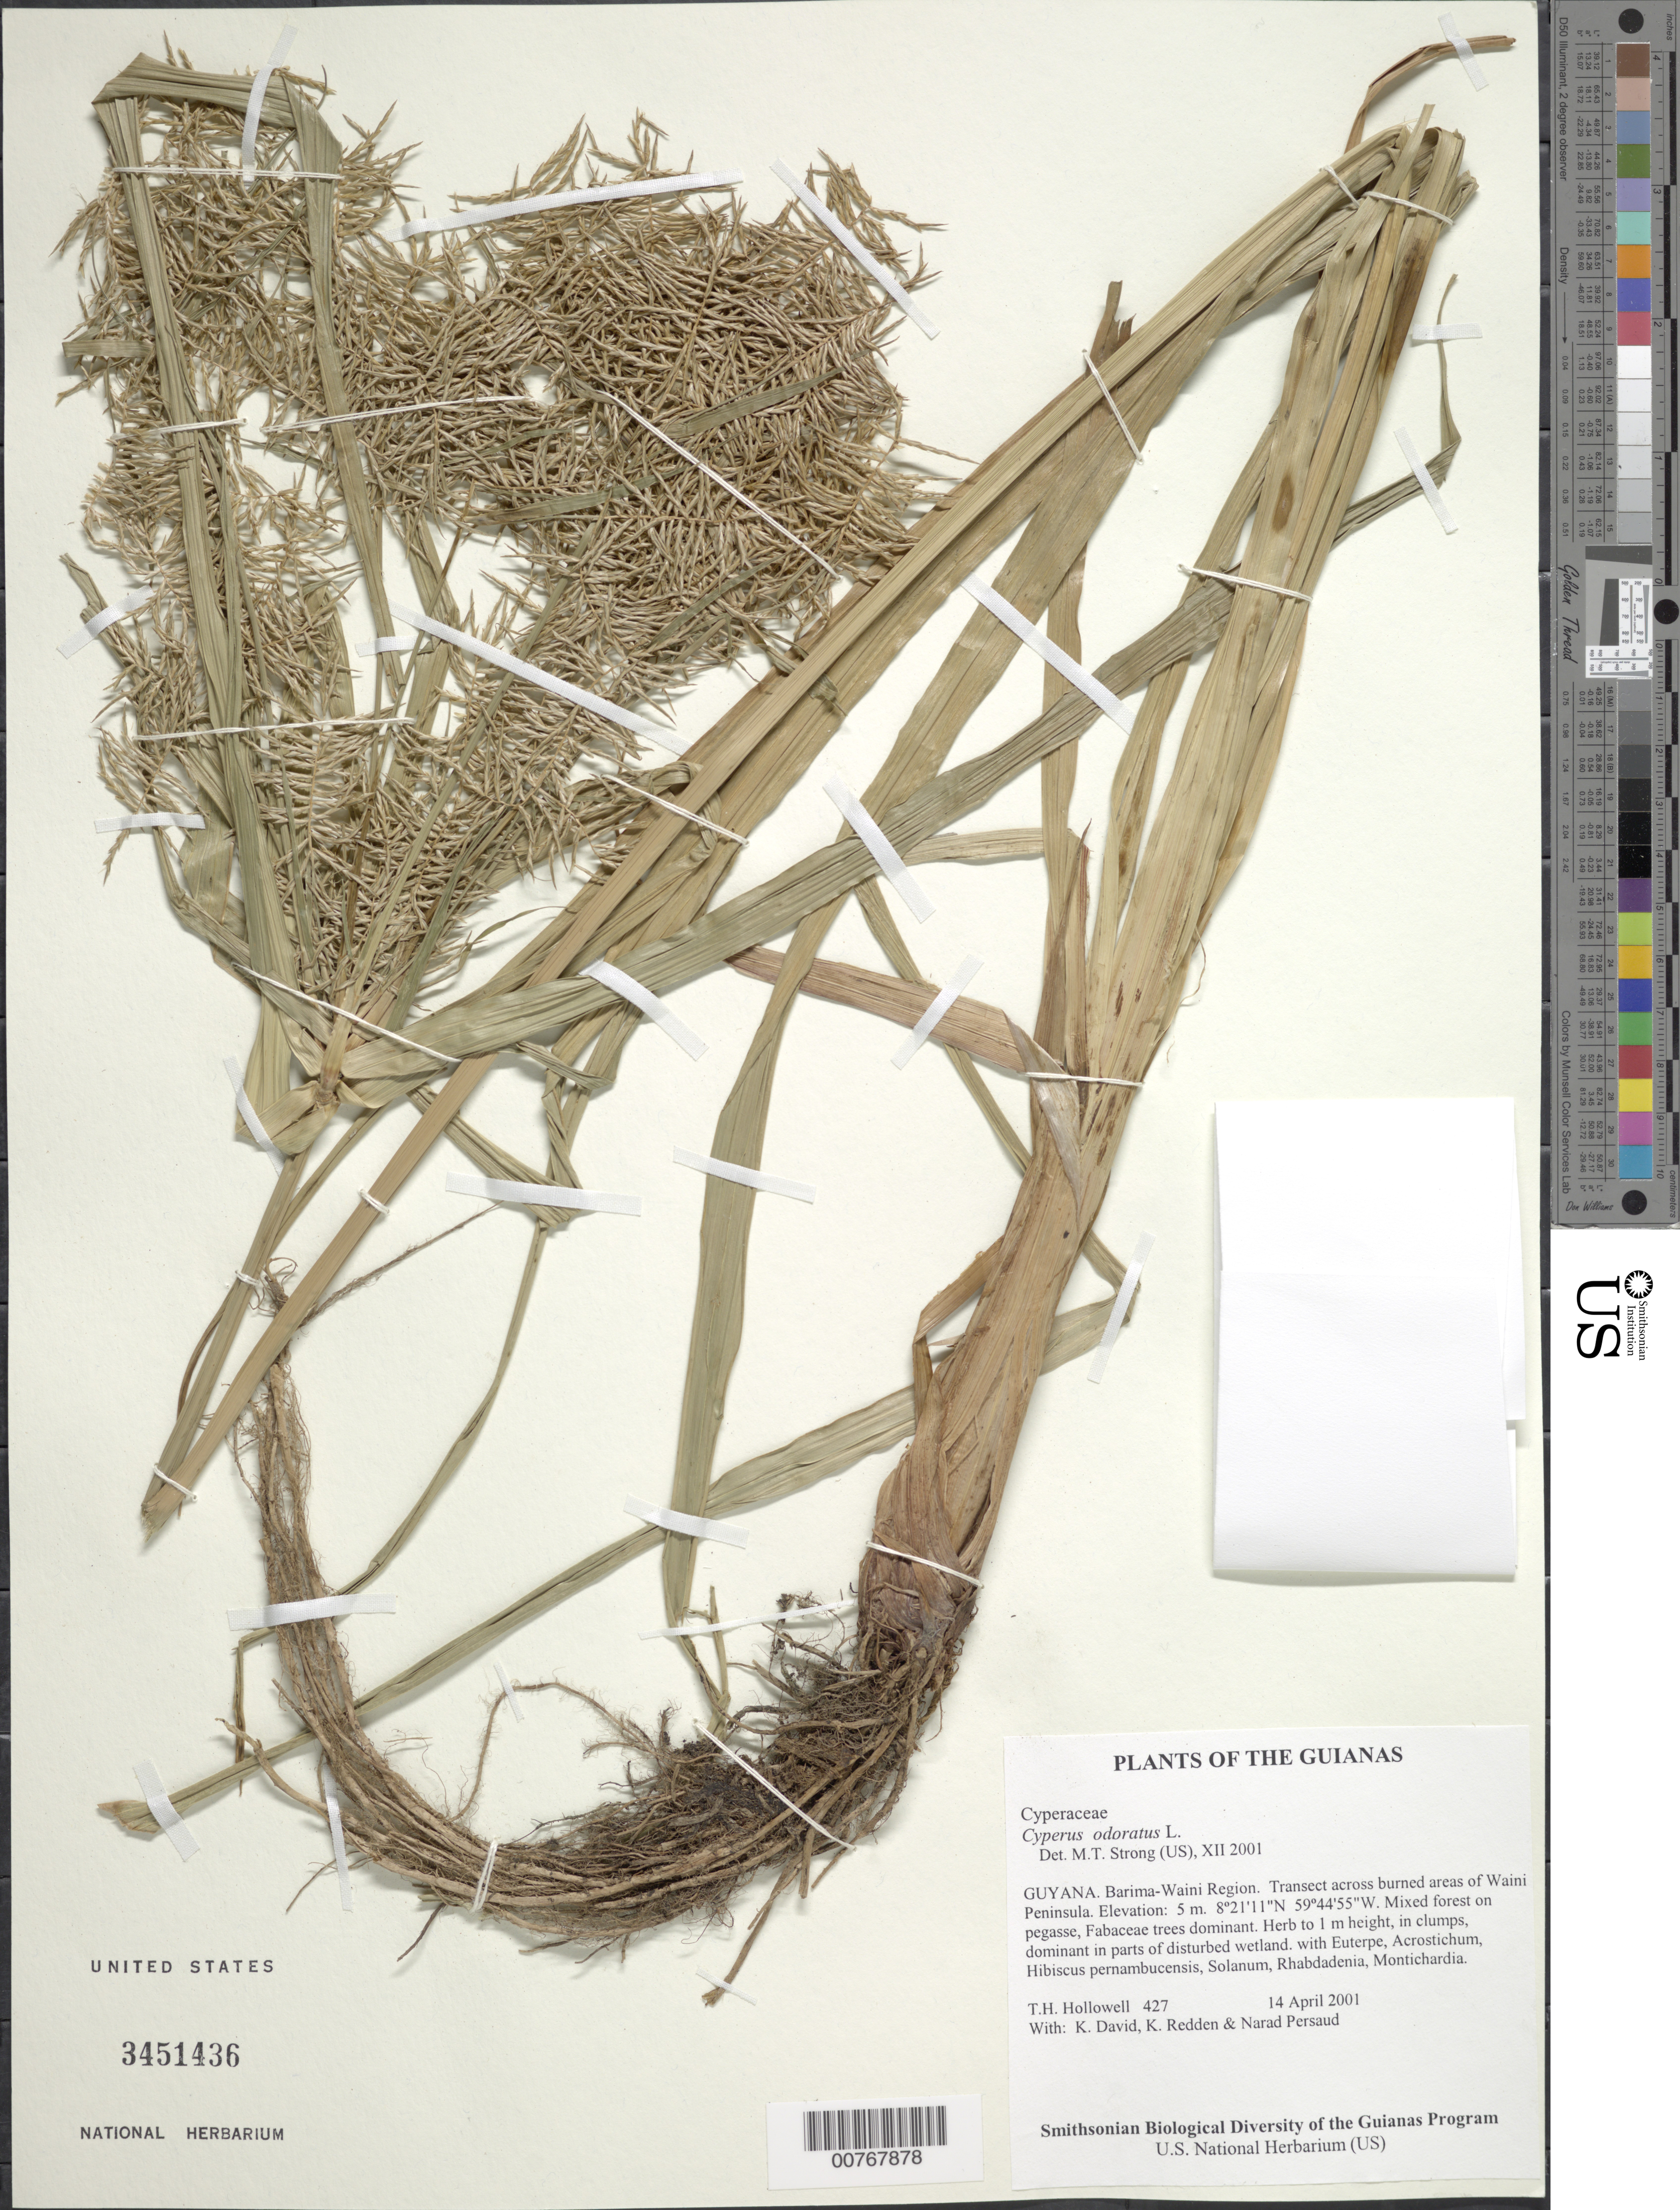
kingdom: Plantae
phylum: Tracheophyta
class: Liliopsida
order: Poales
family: Cyperaceae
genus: Cyperus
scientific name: Cyperus odoratus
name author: L.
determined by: Strong, M. T., (US), Smithsonian Institution - National Museum of Natural History (UNITED STATES)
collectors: T. Hollowell, K. David, K. M. Redden & N. Persaud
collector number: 427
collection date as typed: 14 April 2001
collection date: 2001-04-14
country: Guyana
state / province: Barima-Waini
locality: Transect across burned areas of Waini Peninsula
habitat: Mixed forest on pegasse, Fabaceae trees dominant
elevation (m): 5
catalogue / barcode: US 3451436